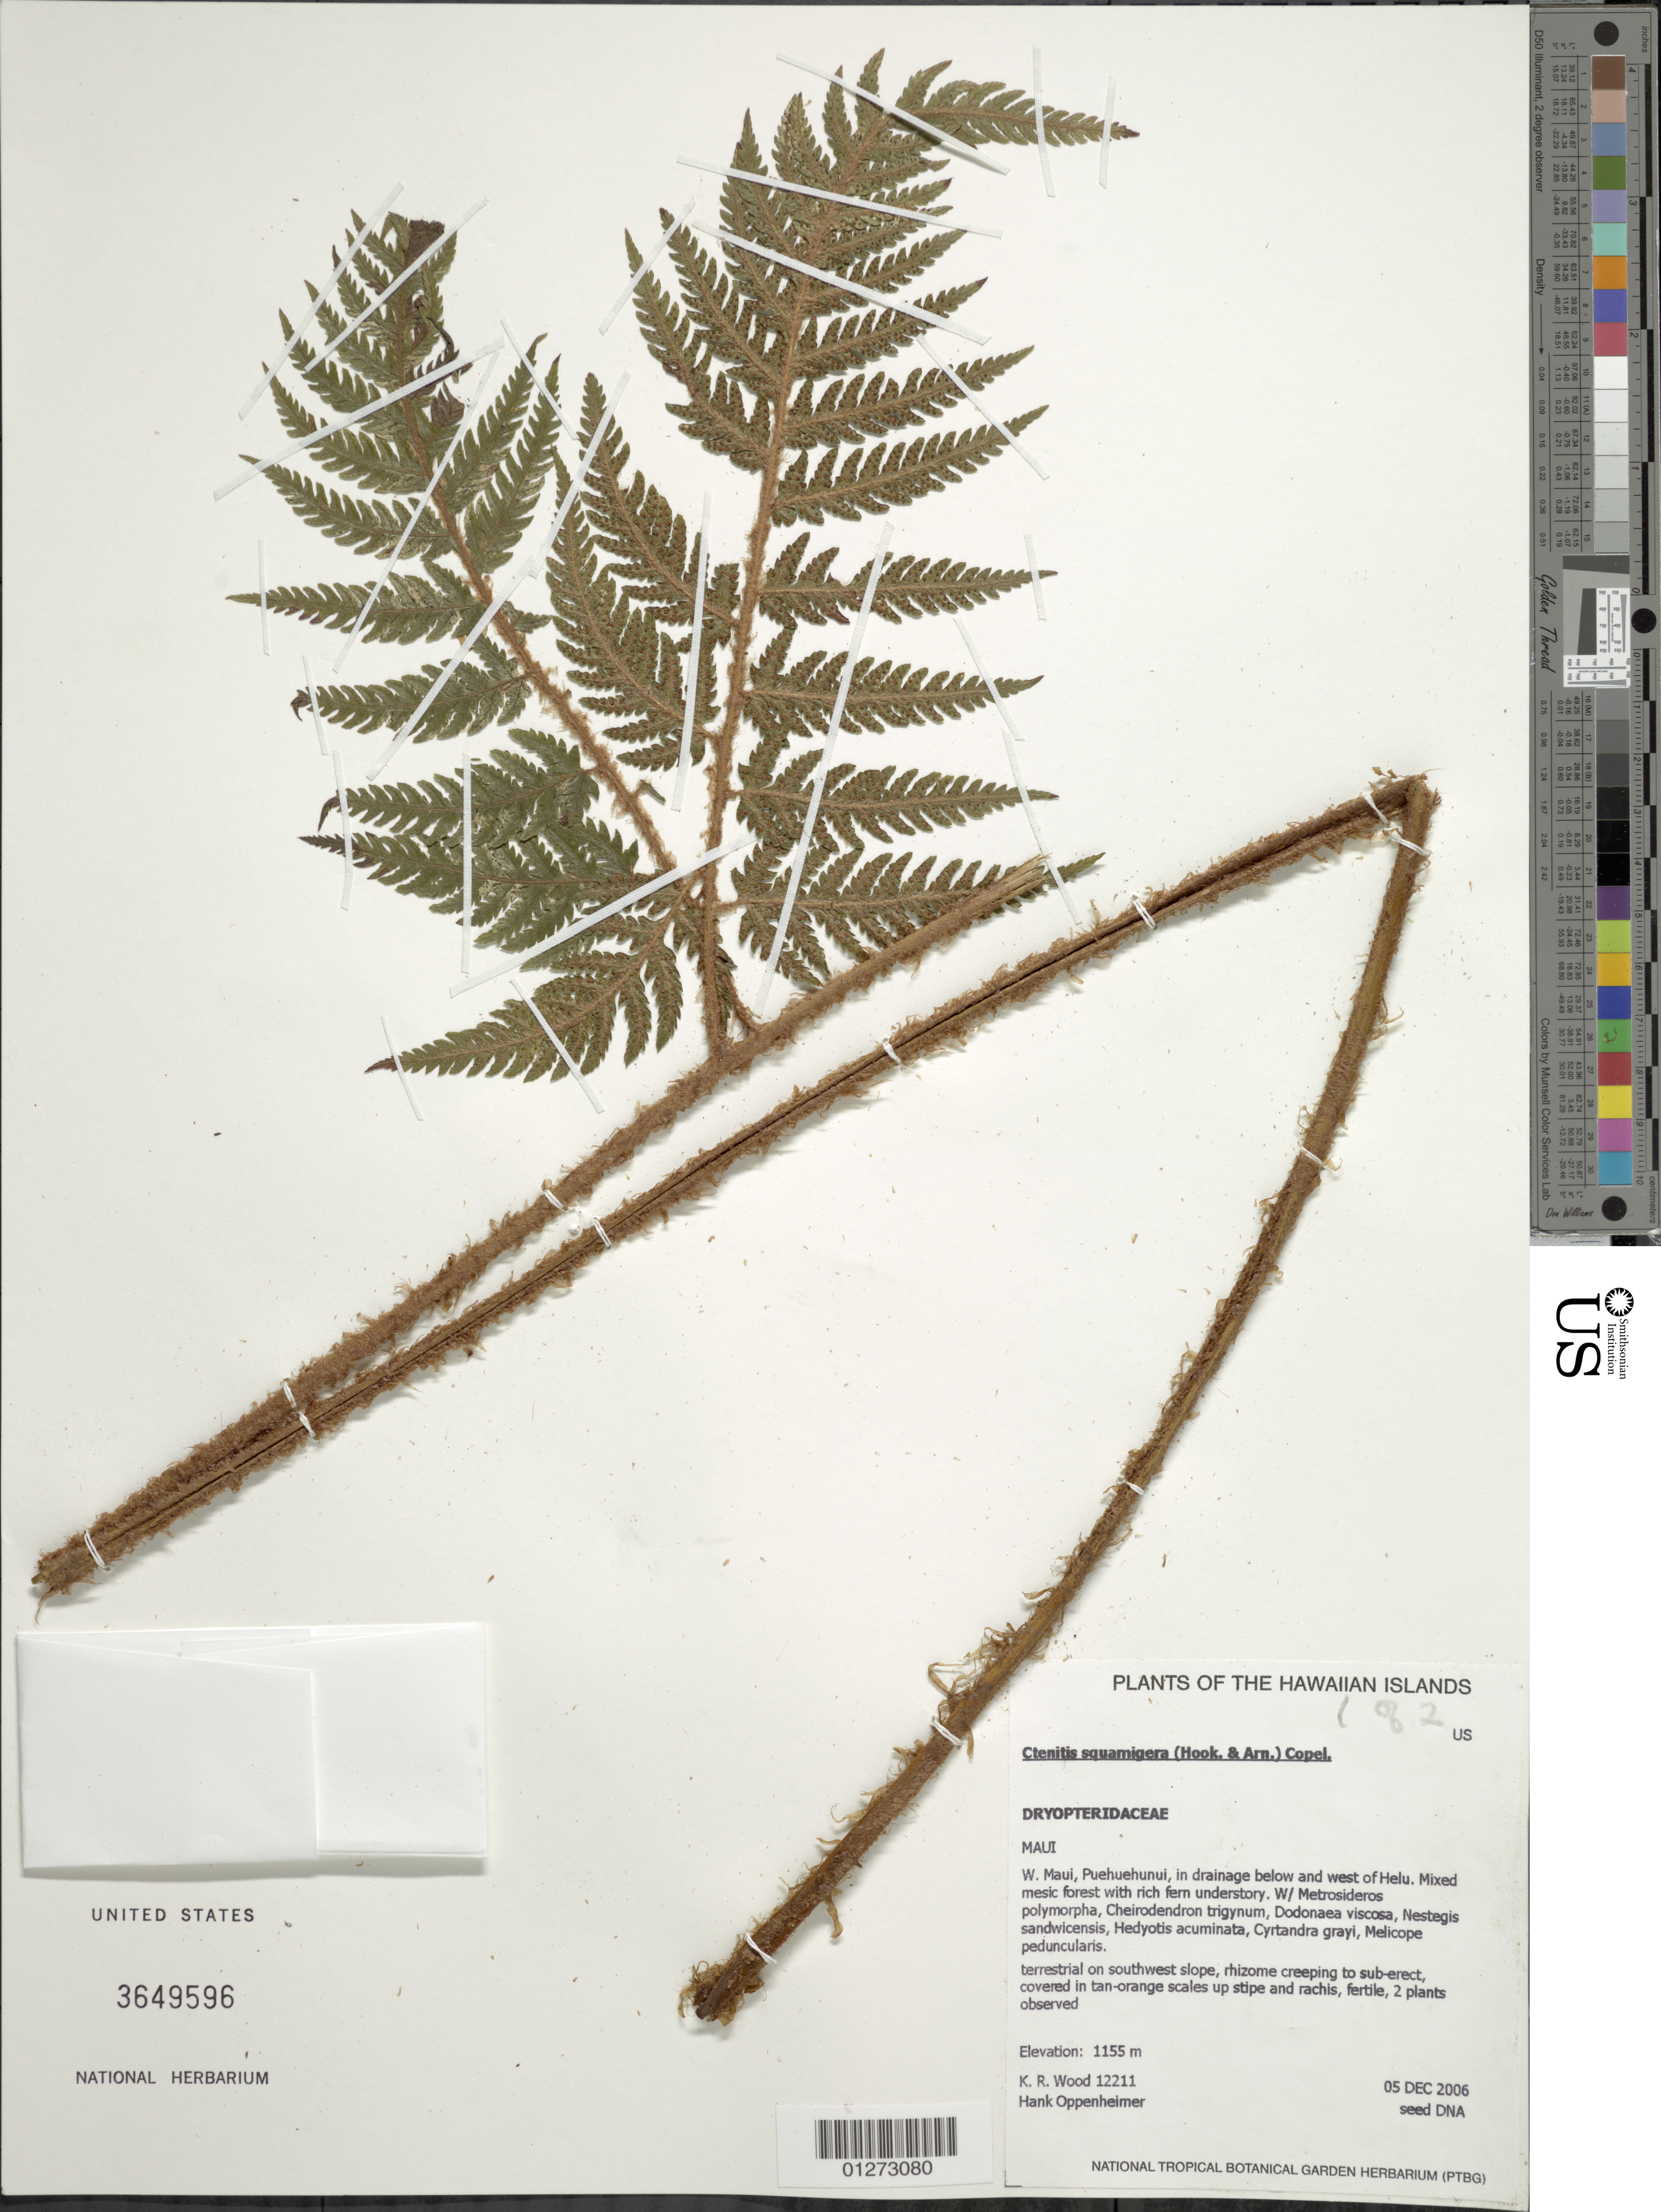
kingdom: Plantae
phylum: Tracheophyta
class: Polypodiopsida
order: Polypodiales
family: Dryopteridaceae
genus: Ctenitis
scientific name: Ctenitis squamigera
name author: (Hook. & Arn.) Copel.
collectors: K. R. Wood & H. L. Oppenheimer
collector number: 12211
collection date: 2006-12-05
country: United States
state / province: Hawaii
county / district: Maui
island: Maui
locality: W. Maui, Puehuehunui, in drainage below and west of Helu.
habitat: Mixed mesic forest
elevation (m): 1155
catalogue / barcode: US 3649596